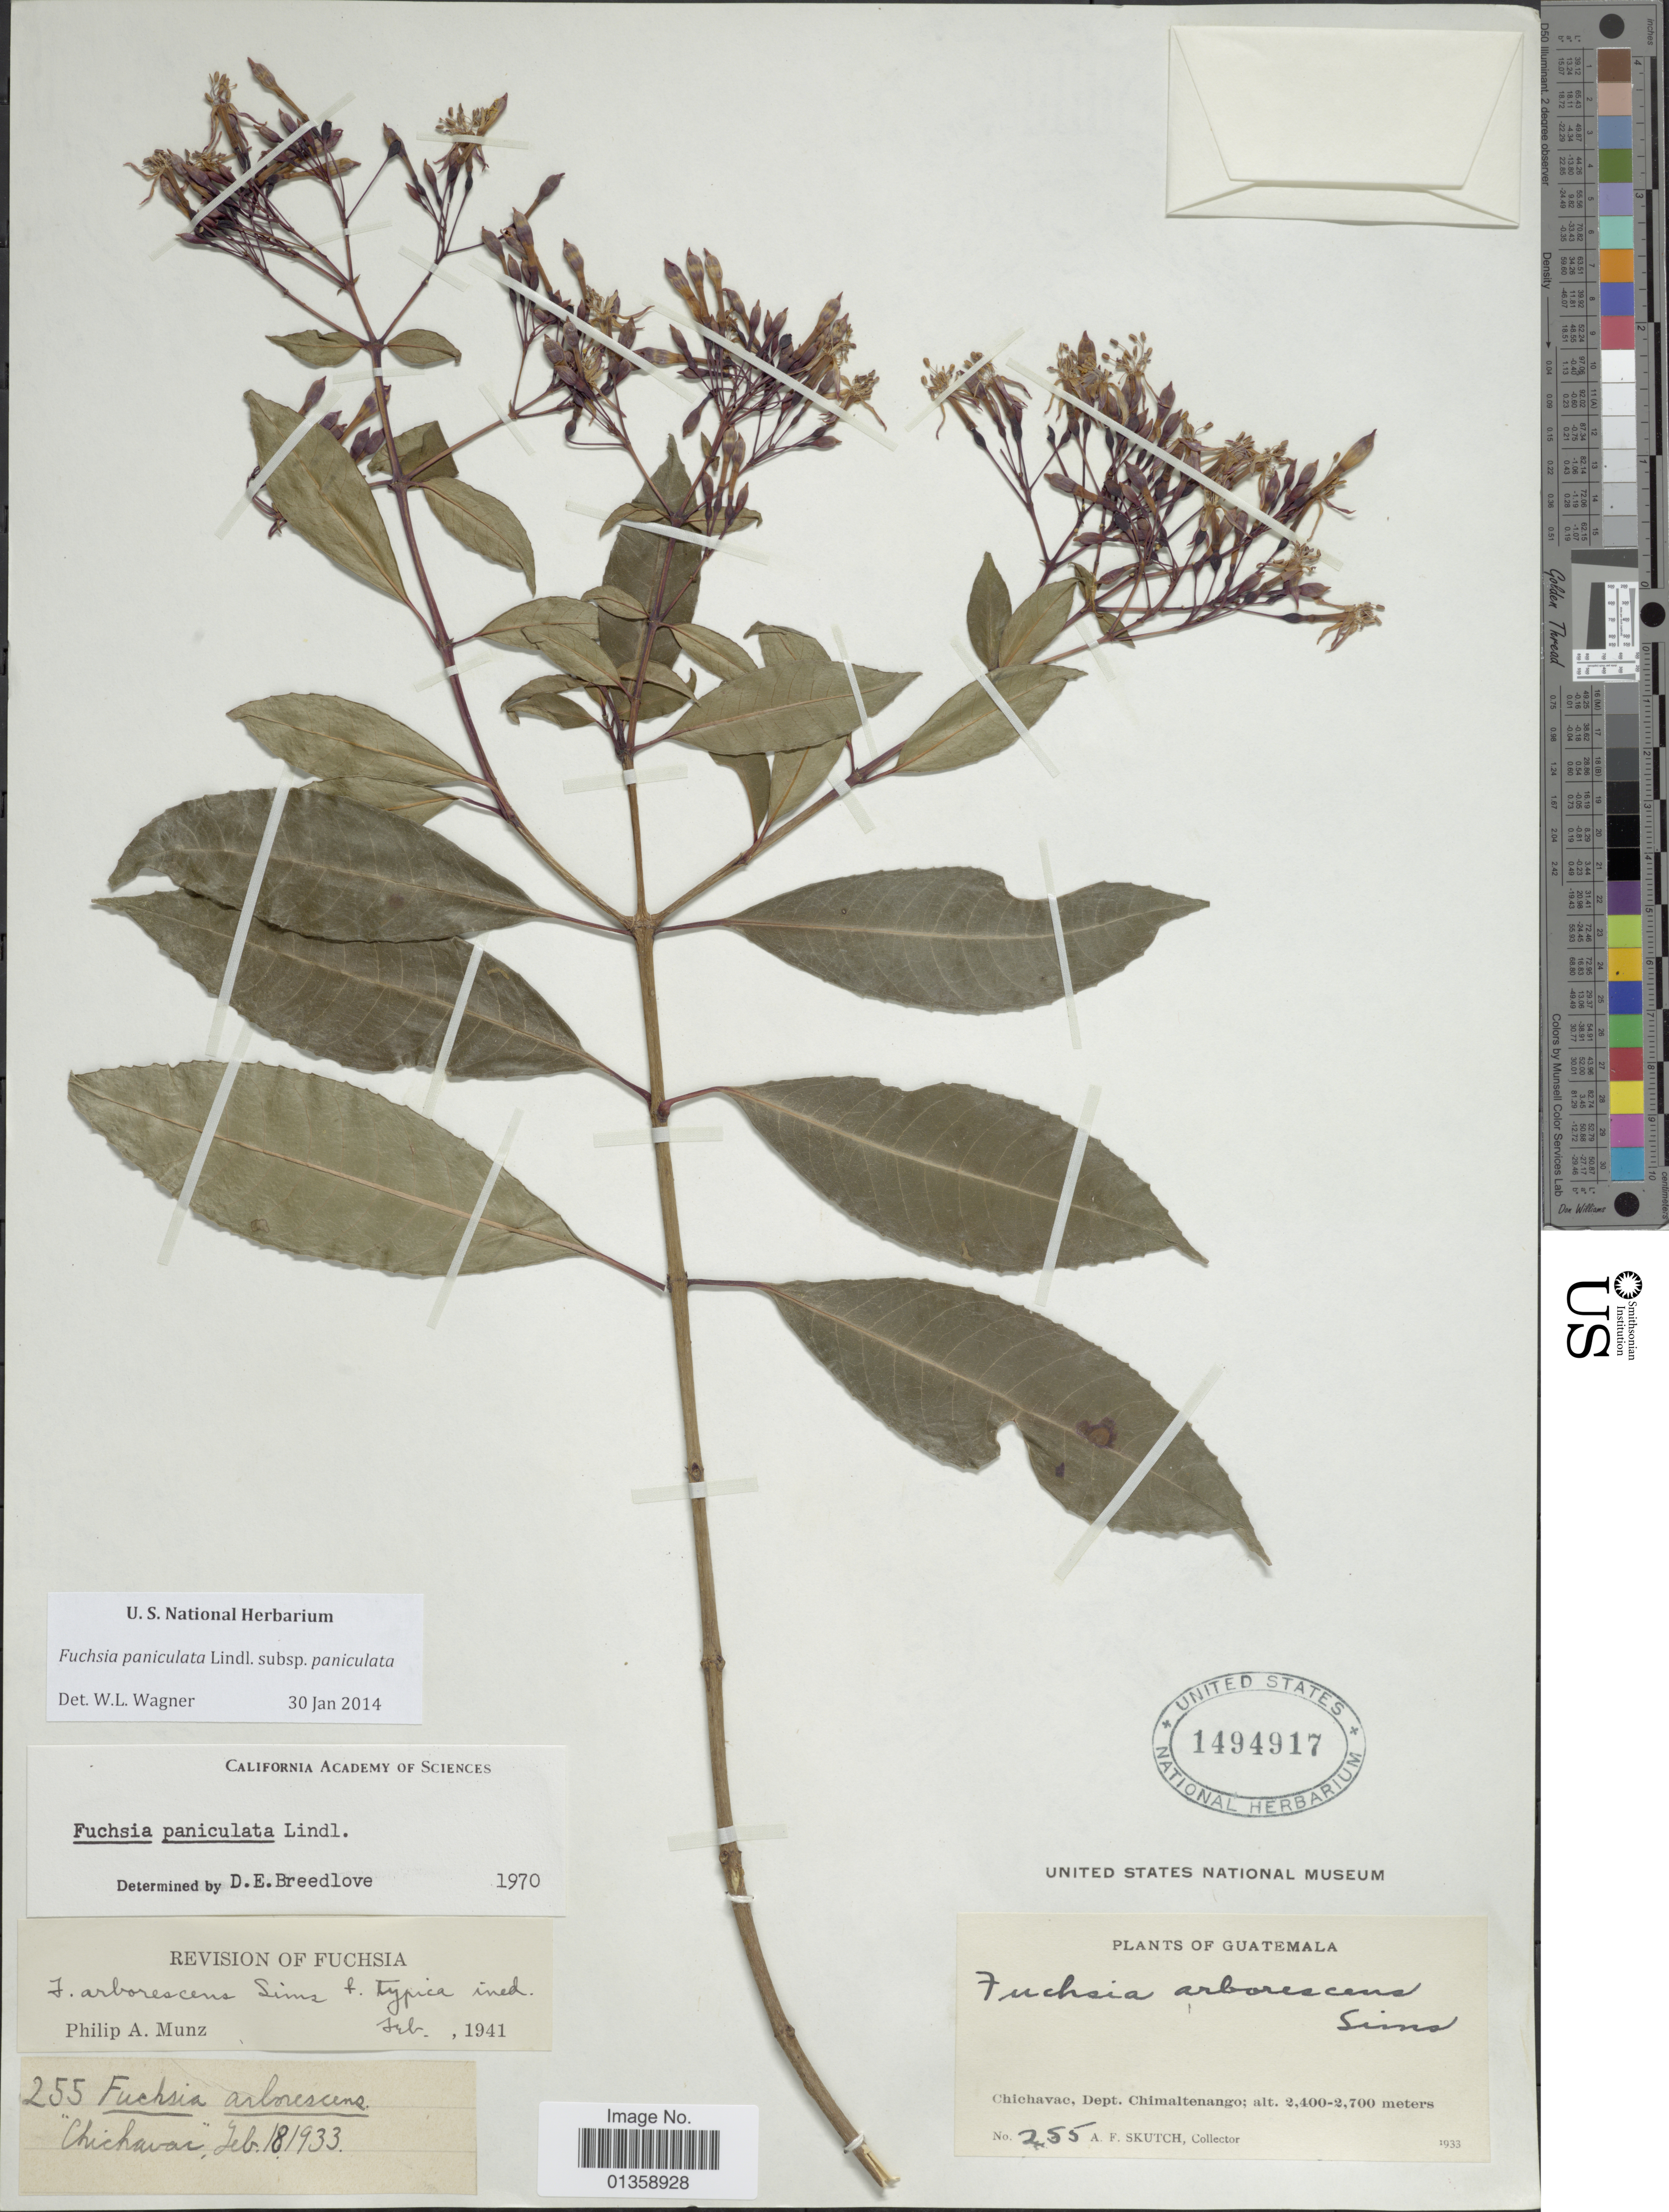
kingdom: Plantae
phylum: Tracheophyta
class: Magnoliopsida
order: Myrtales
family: Onagraceae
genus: Fuchsia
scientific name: Fuchsia paniculata subsp. paniculata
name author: Lindl.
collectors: A. F. Skutch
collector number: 255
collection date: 1933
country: Guatemala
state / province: Chimaltenango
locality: Chichavac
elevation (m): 2400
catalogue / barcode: US 1494917